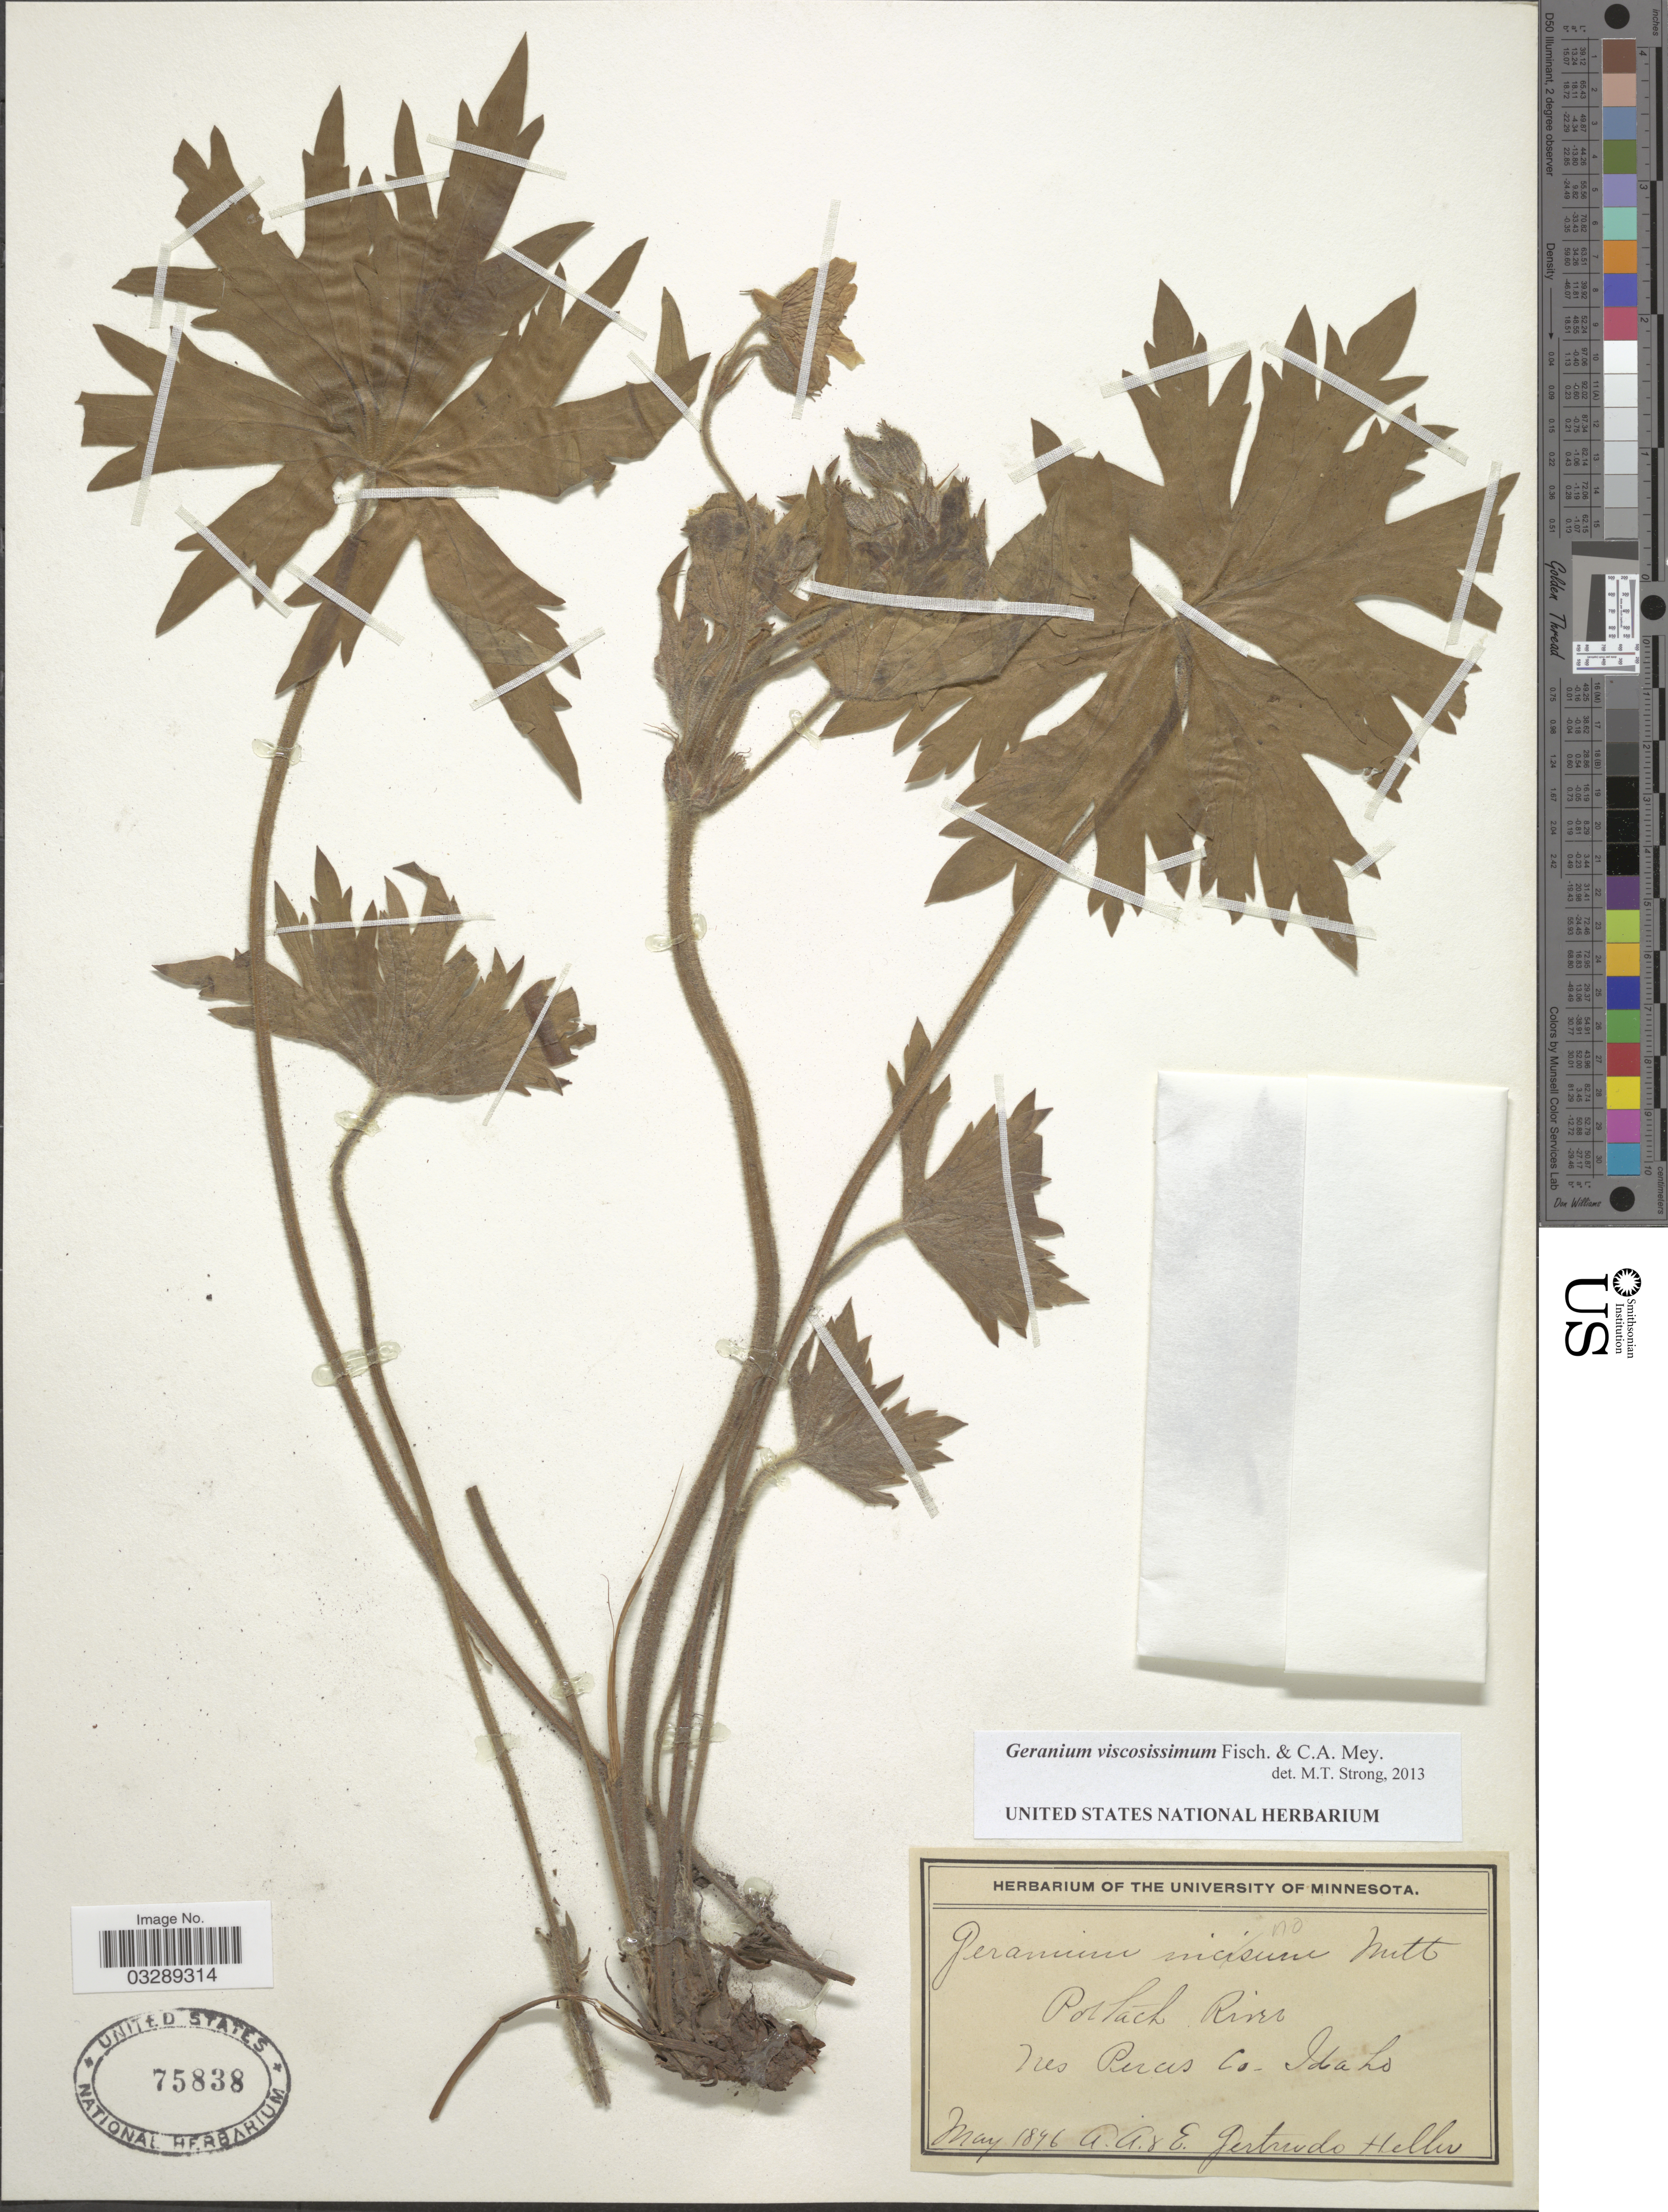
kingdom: Plantae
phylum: Tracheophyta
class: Magnoliopsida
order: Geraniales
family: Geraniaceae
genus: Geranium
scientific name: Geranium viscosissimum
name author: Fisch. & C.A. Mey.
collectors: A. A. Heller & E. Gertrude Heller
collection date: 1896-05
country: United States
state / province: Idaho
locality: Potlach River, Nez Perces Co.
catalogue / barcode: US 75838